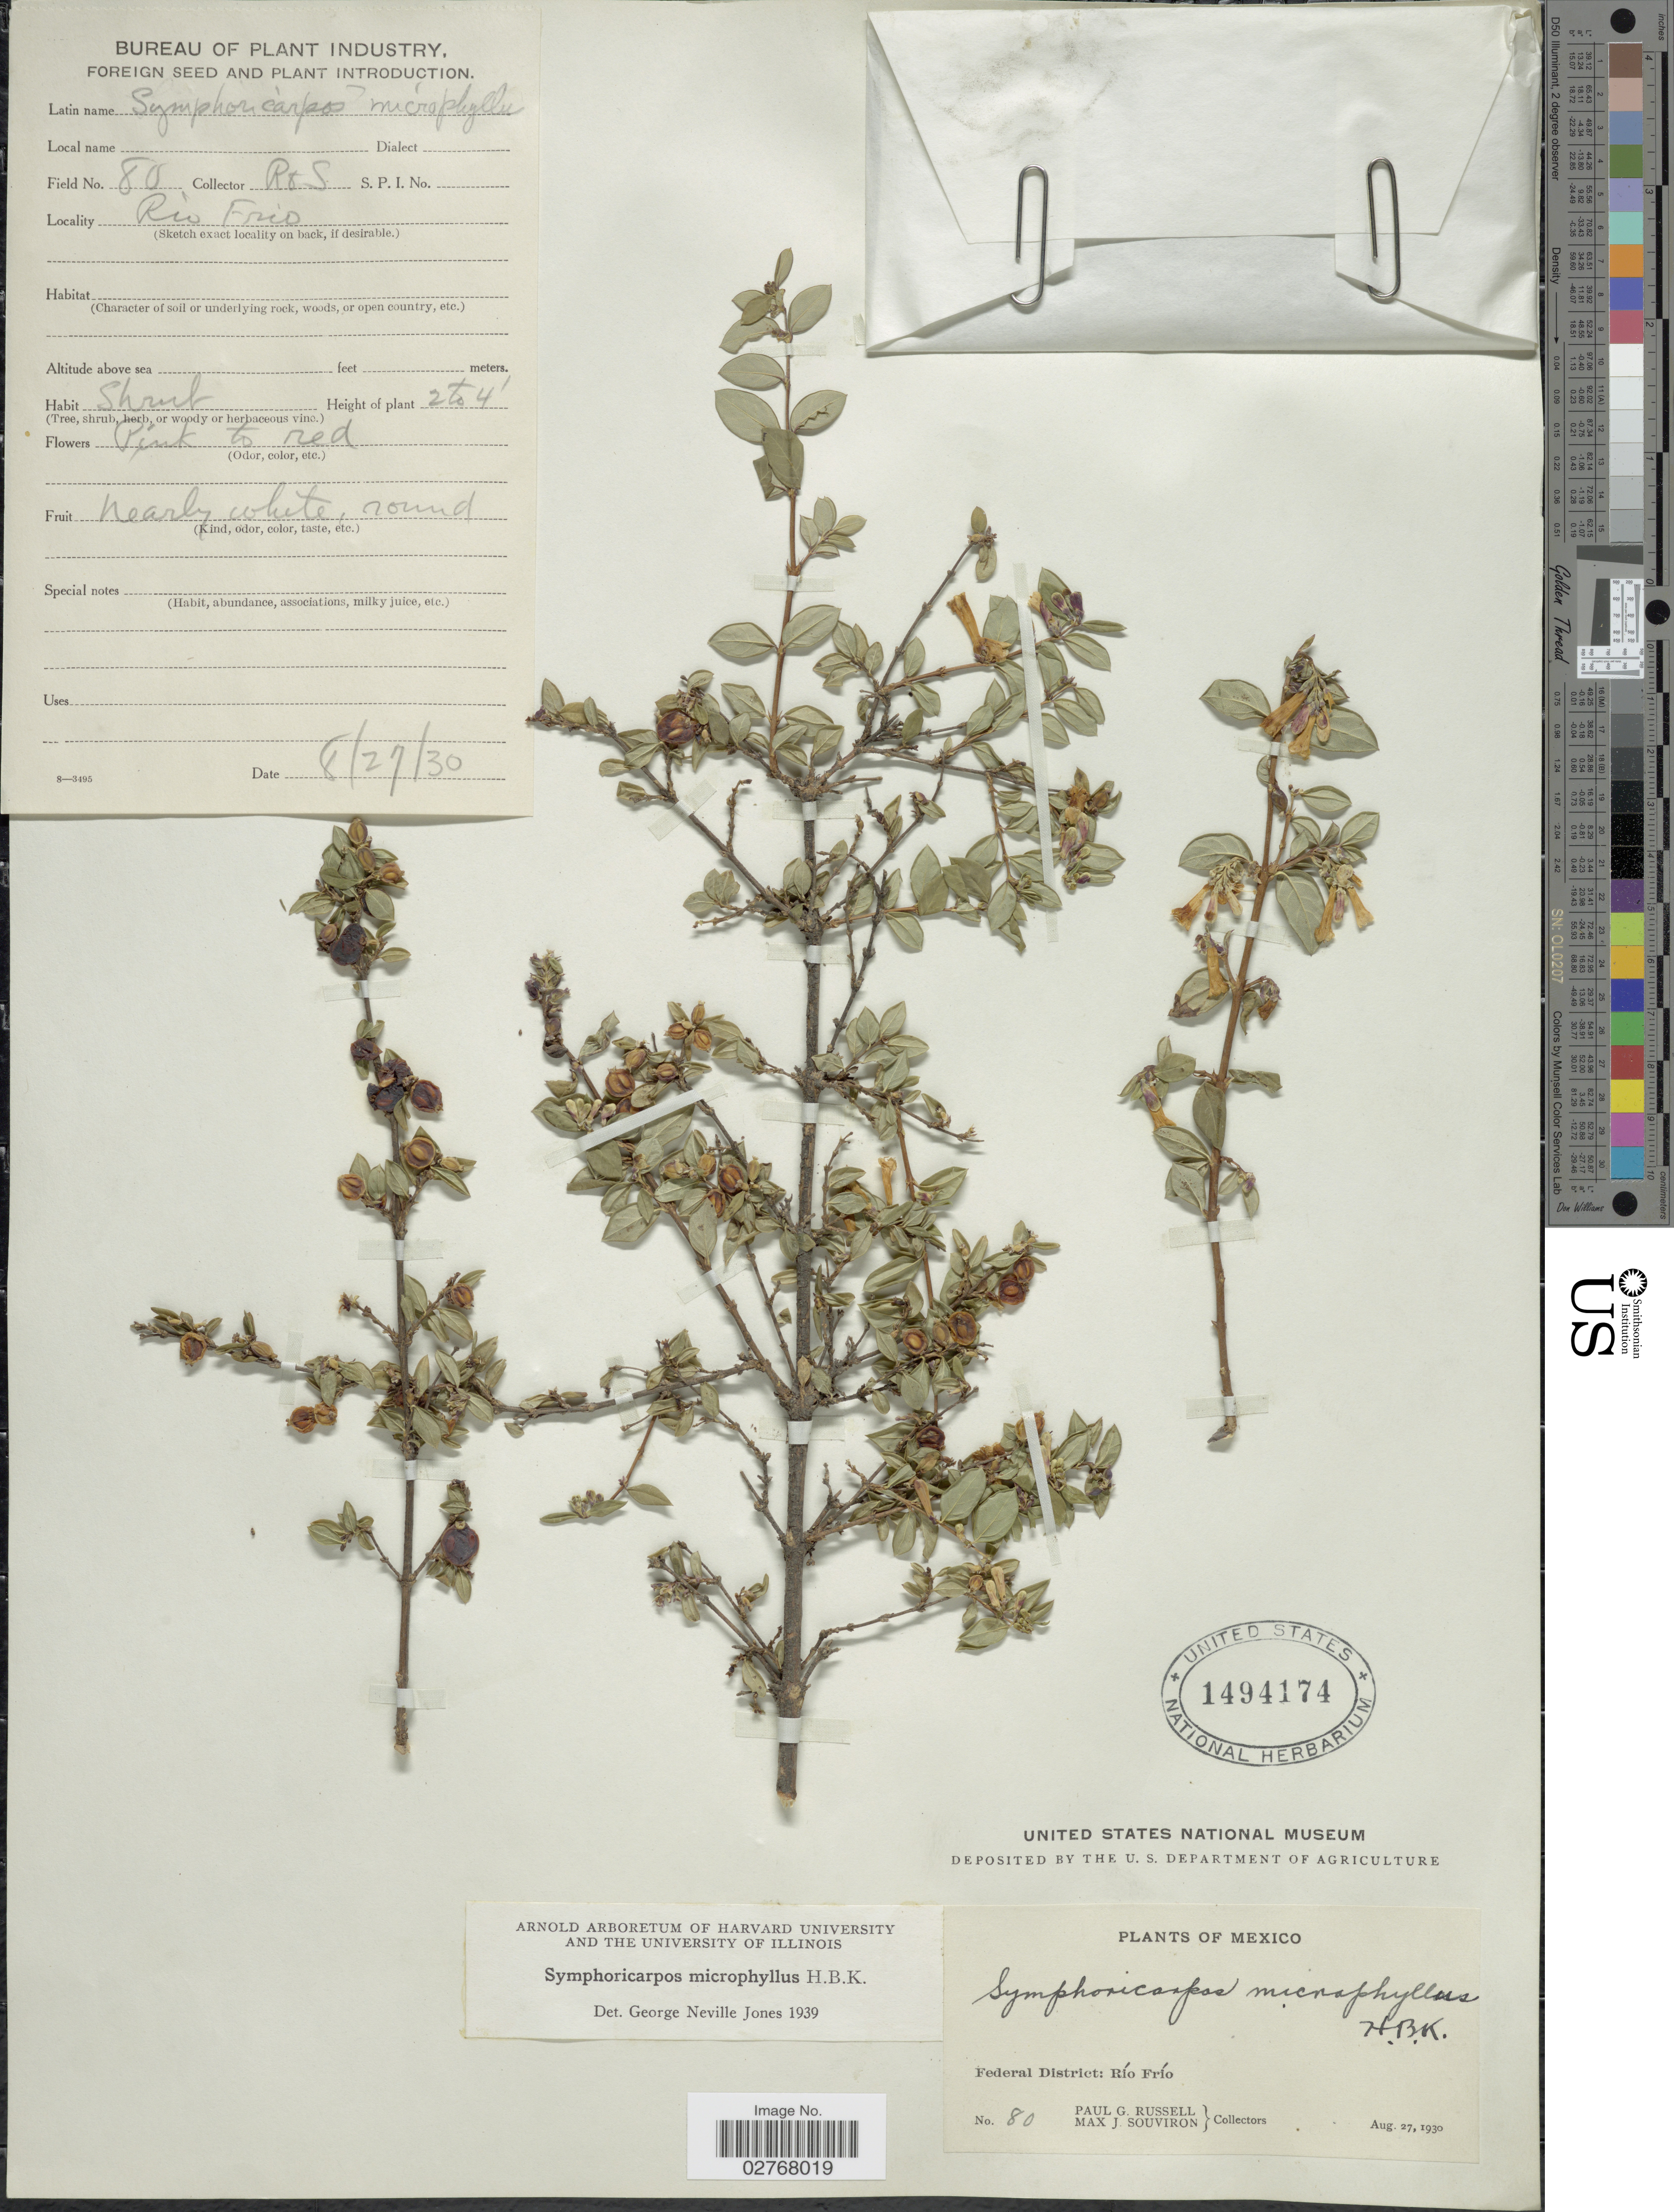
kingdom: Plantae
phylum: Tracheophyta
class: Magnoliopsida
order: Dipsacales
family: Caprifoliaceae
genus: Symphoricarpos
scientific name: Symphoricarpos microphyllus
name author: Kunth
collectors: P. G. Russell & M. J. Souviron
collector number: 80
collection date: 1930-08-27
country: Mexico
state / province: Distrito Federal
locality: Federal District: Rio Frio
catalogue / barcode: US 1494174